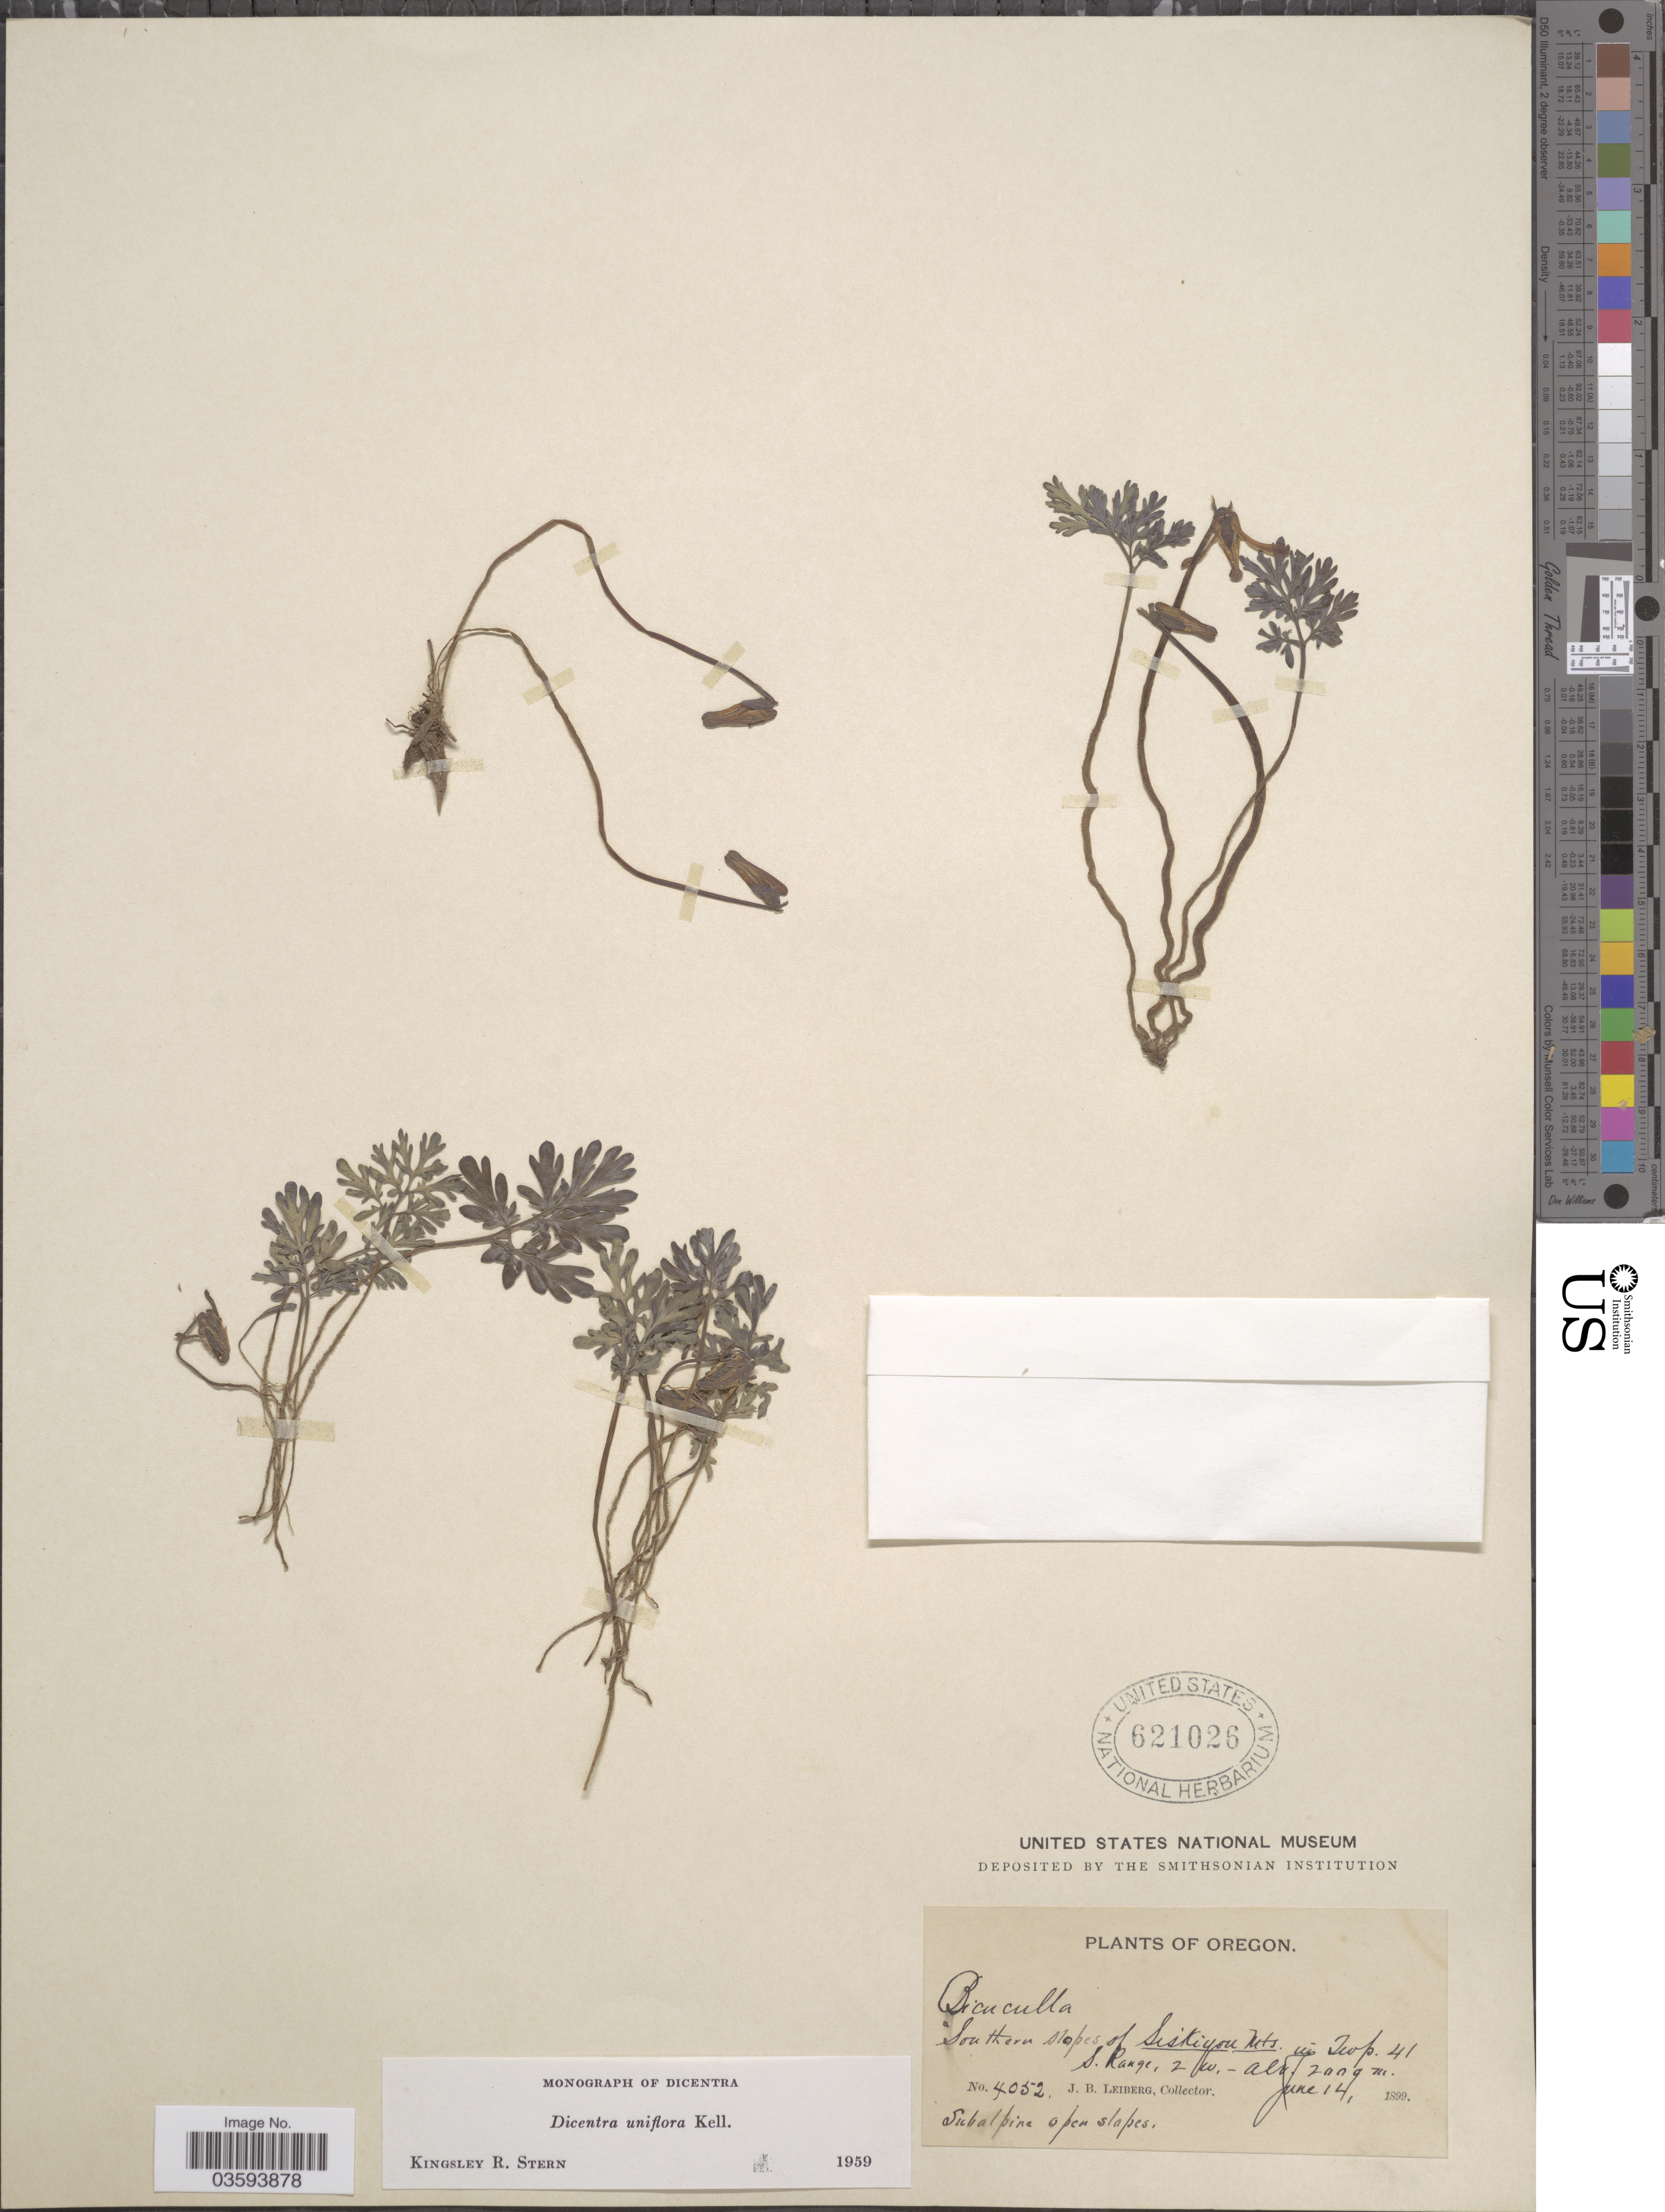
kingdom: Plantae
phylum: Tracheophyta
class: Magnoliopsida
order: Ranunculales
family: Papaveraceae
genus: Dicentra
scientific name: Dicentra uniflora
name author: Kellogg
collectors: J. B. Leiberg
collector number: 4052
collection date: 1899-06-14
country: United States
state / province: Oregon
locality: Southern slopes of Siskiyou Mts. up Twp. 41, S. Range, 2 W.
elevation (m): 2000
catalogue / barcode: US 621026